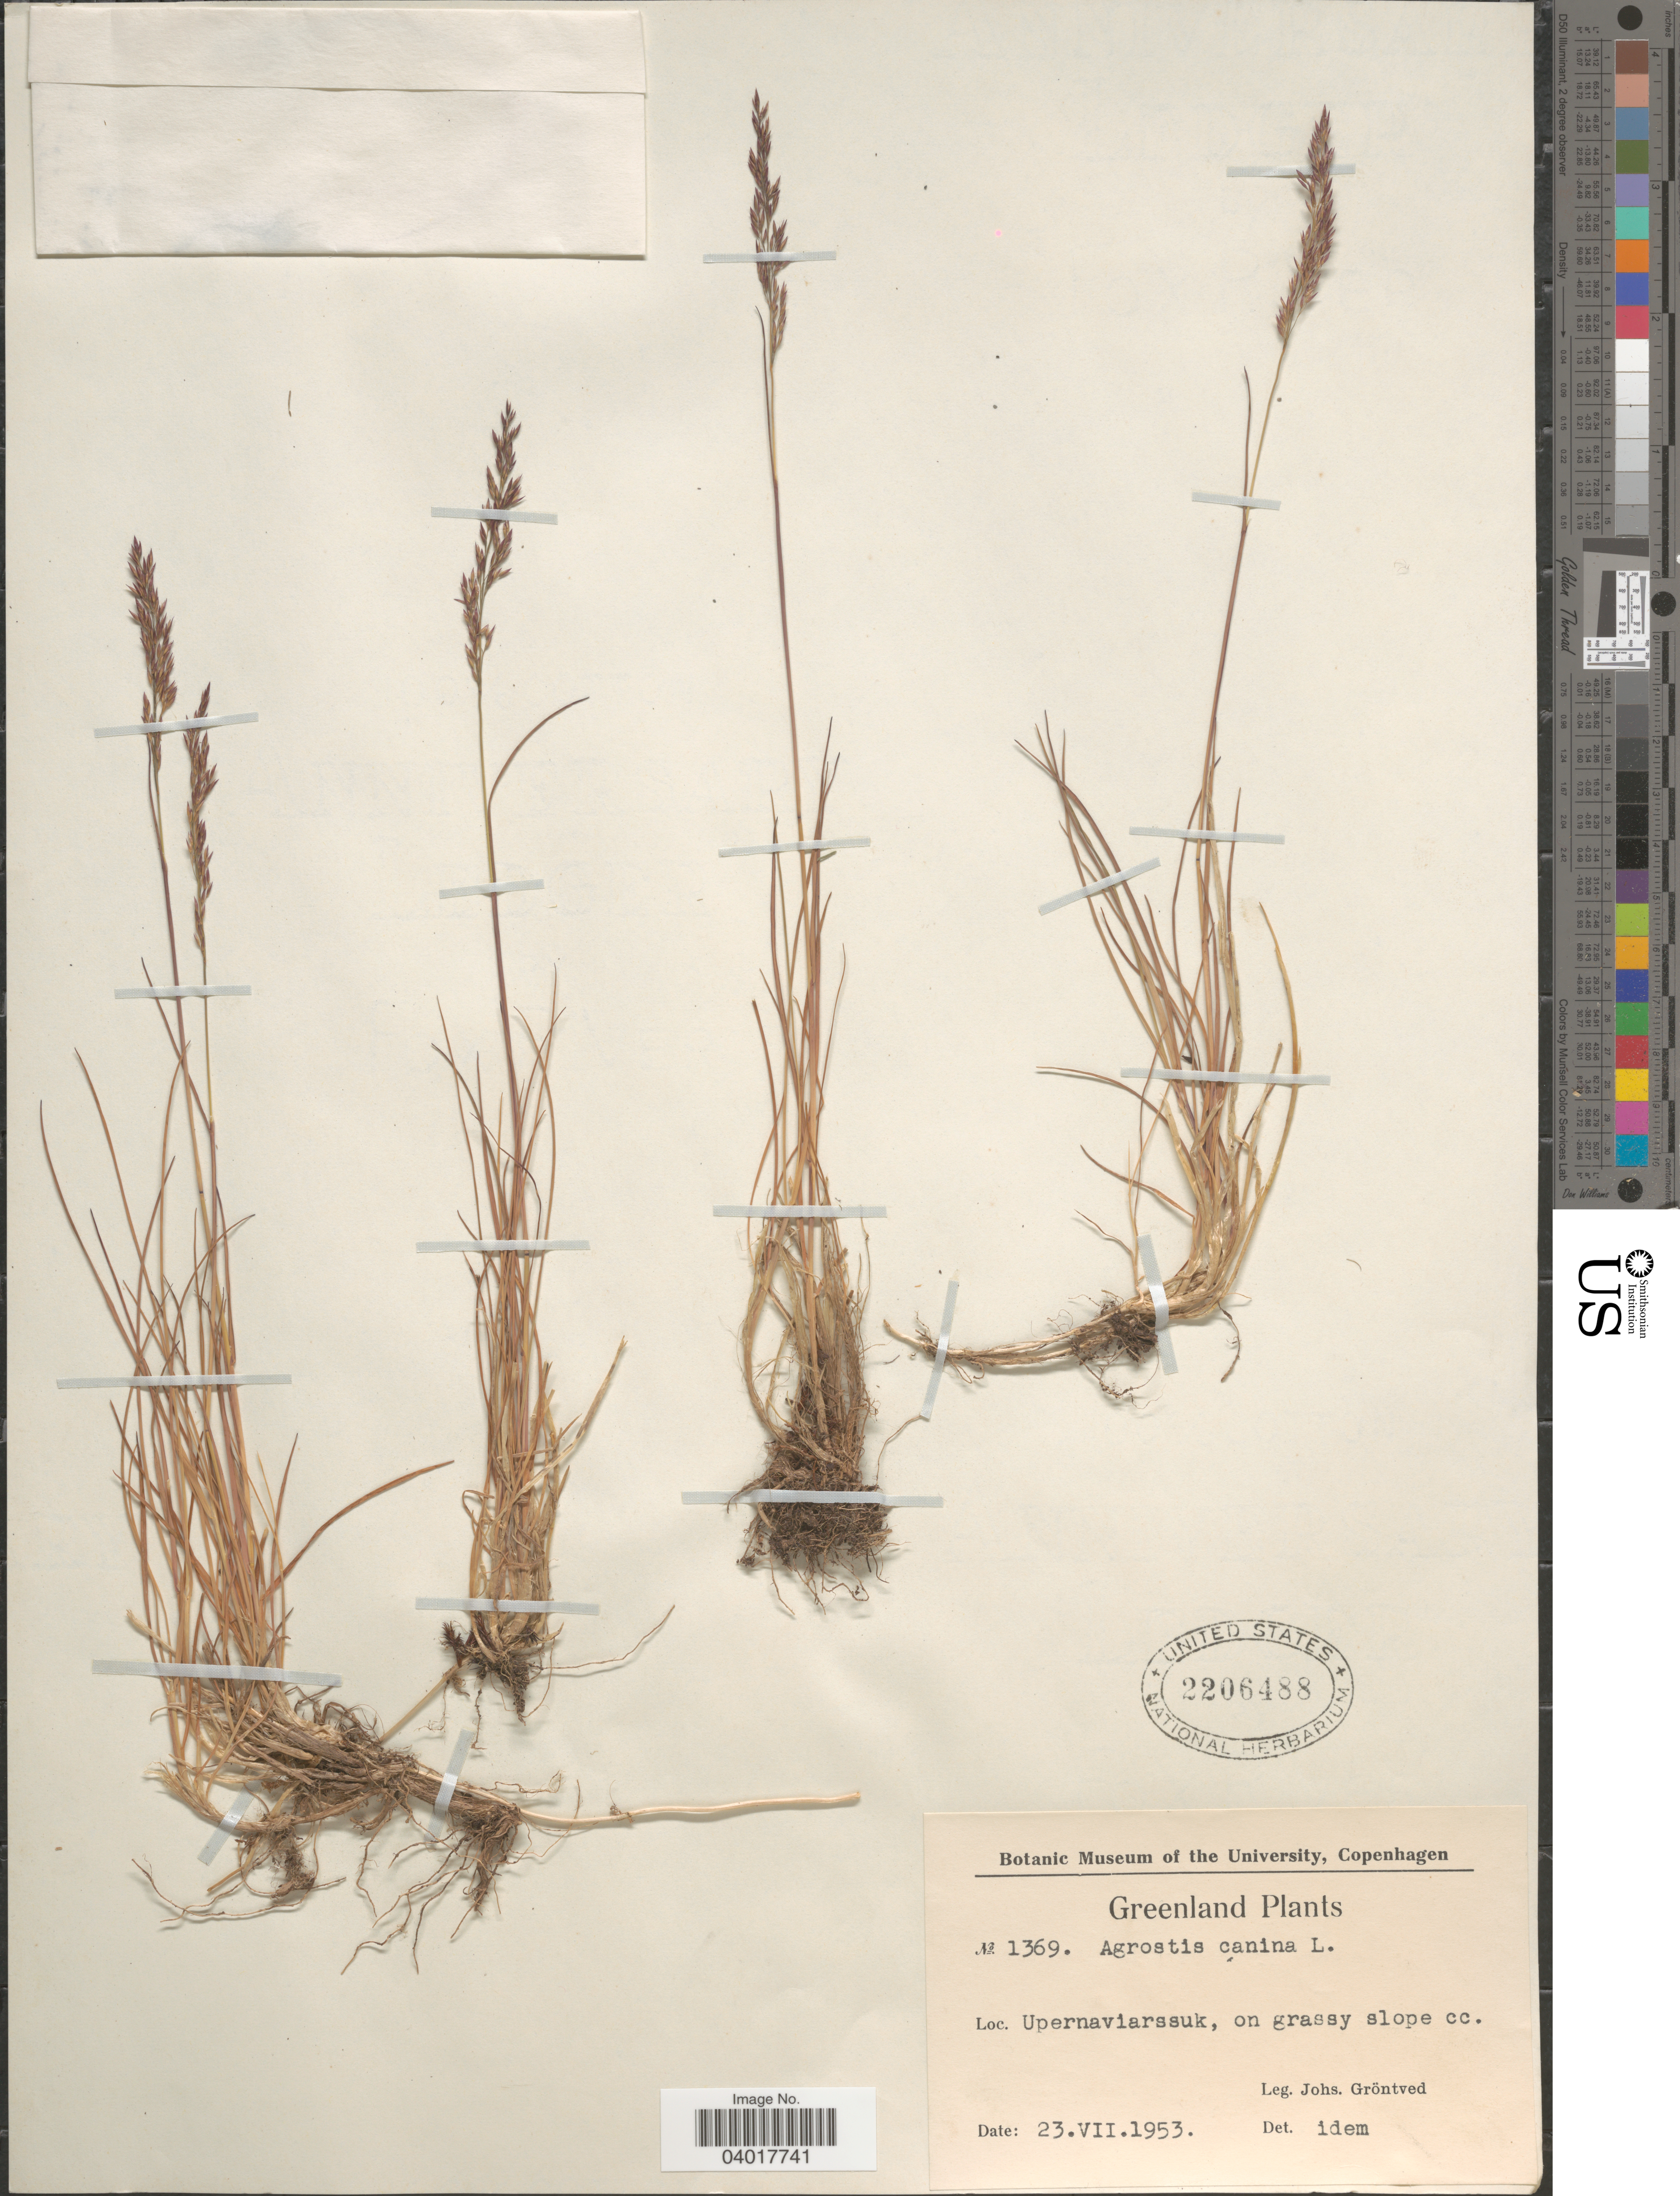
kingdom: Plantae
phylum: Tracheophyta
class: Liliopsida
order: Poales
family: Poaceae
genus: Agrostis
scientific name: Agrostis canina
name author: L.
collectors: J. Gröntved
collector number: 1369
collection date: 1953-07-23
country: Greenland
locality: Upernaviarsuk, on grassy slope cc.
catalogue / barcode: US 2206488